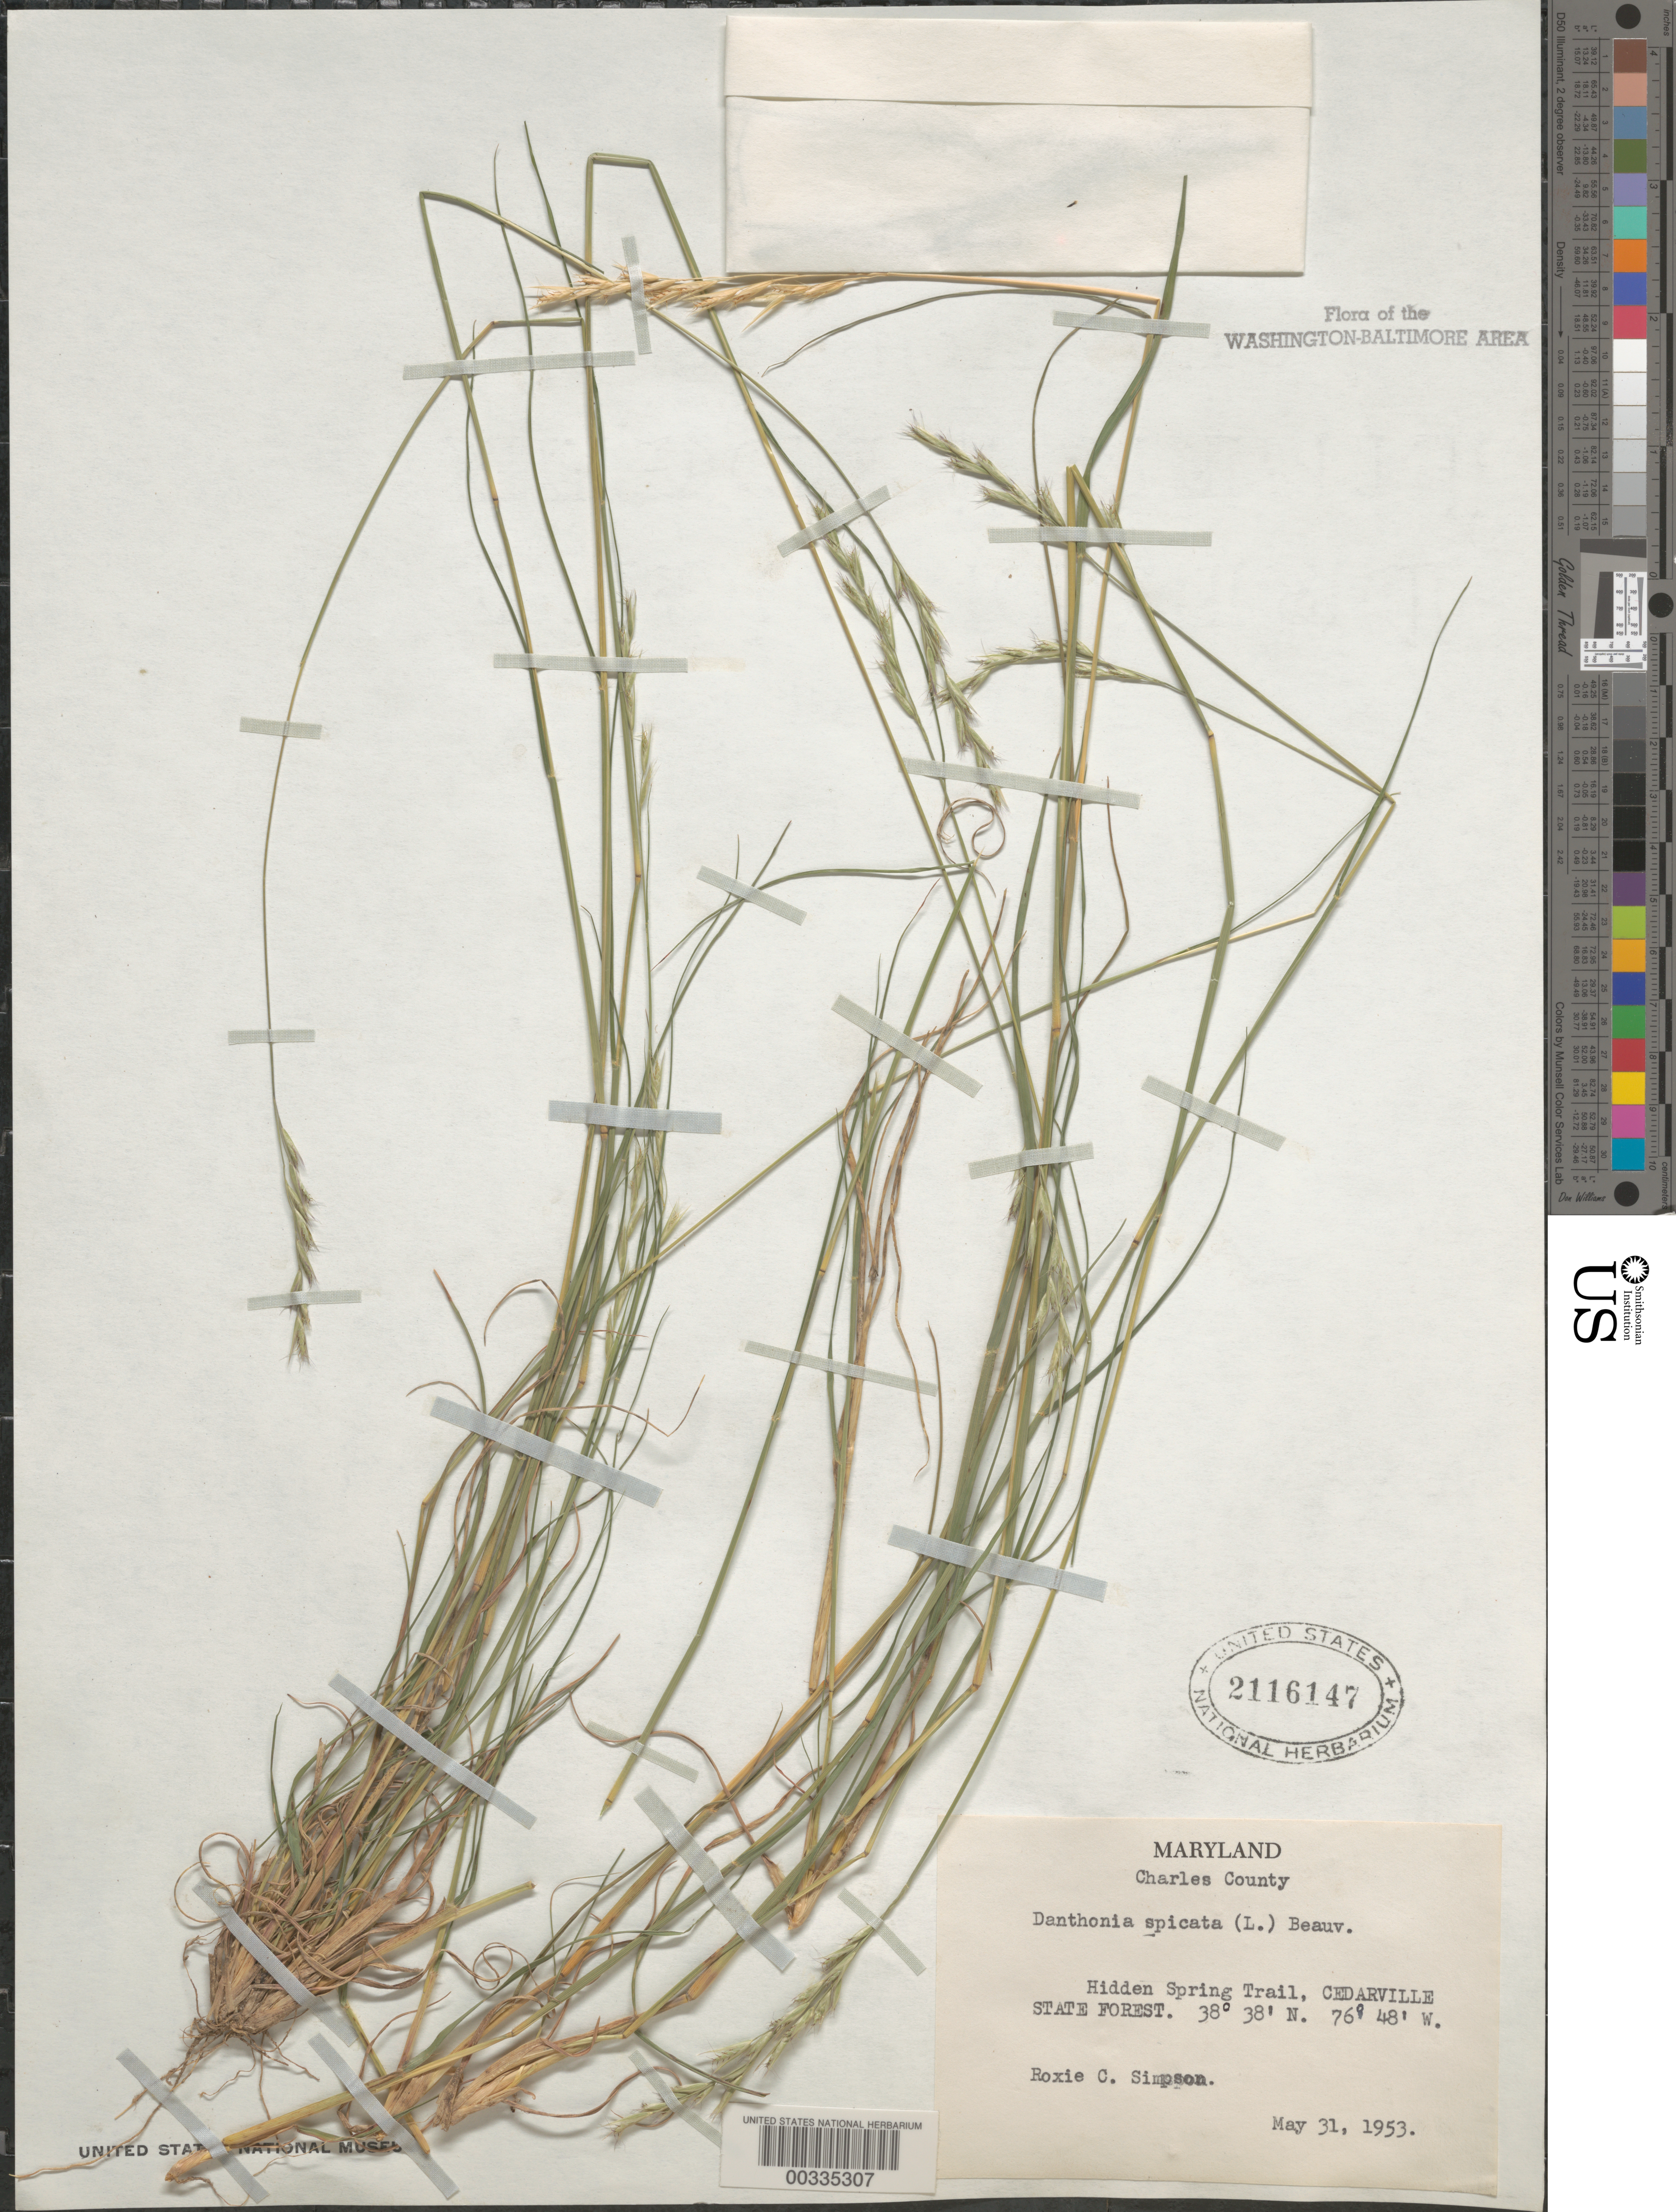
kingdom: Plantae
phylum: Tracheophyta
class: Liliopsida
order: Poales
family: Poaceae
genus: Danthonia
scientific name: Danthonia spicata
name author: (L.) P. Beauv. ex Roem. & Schult.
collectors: R. Simpson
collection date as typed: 31 May 1953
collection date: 1953-05-31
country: United States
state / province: Maryland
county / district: Charles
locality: Cedarville State Forest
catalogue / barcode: US 2116147